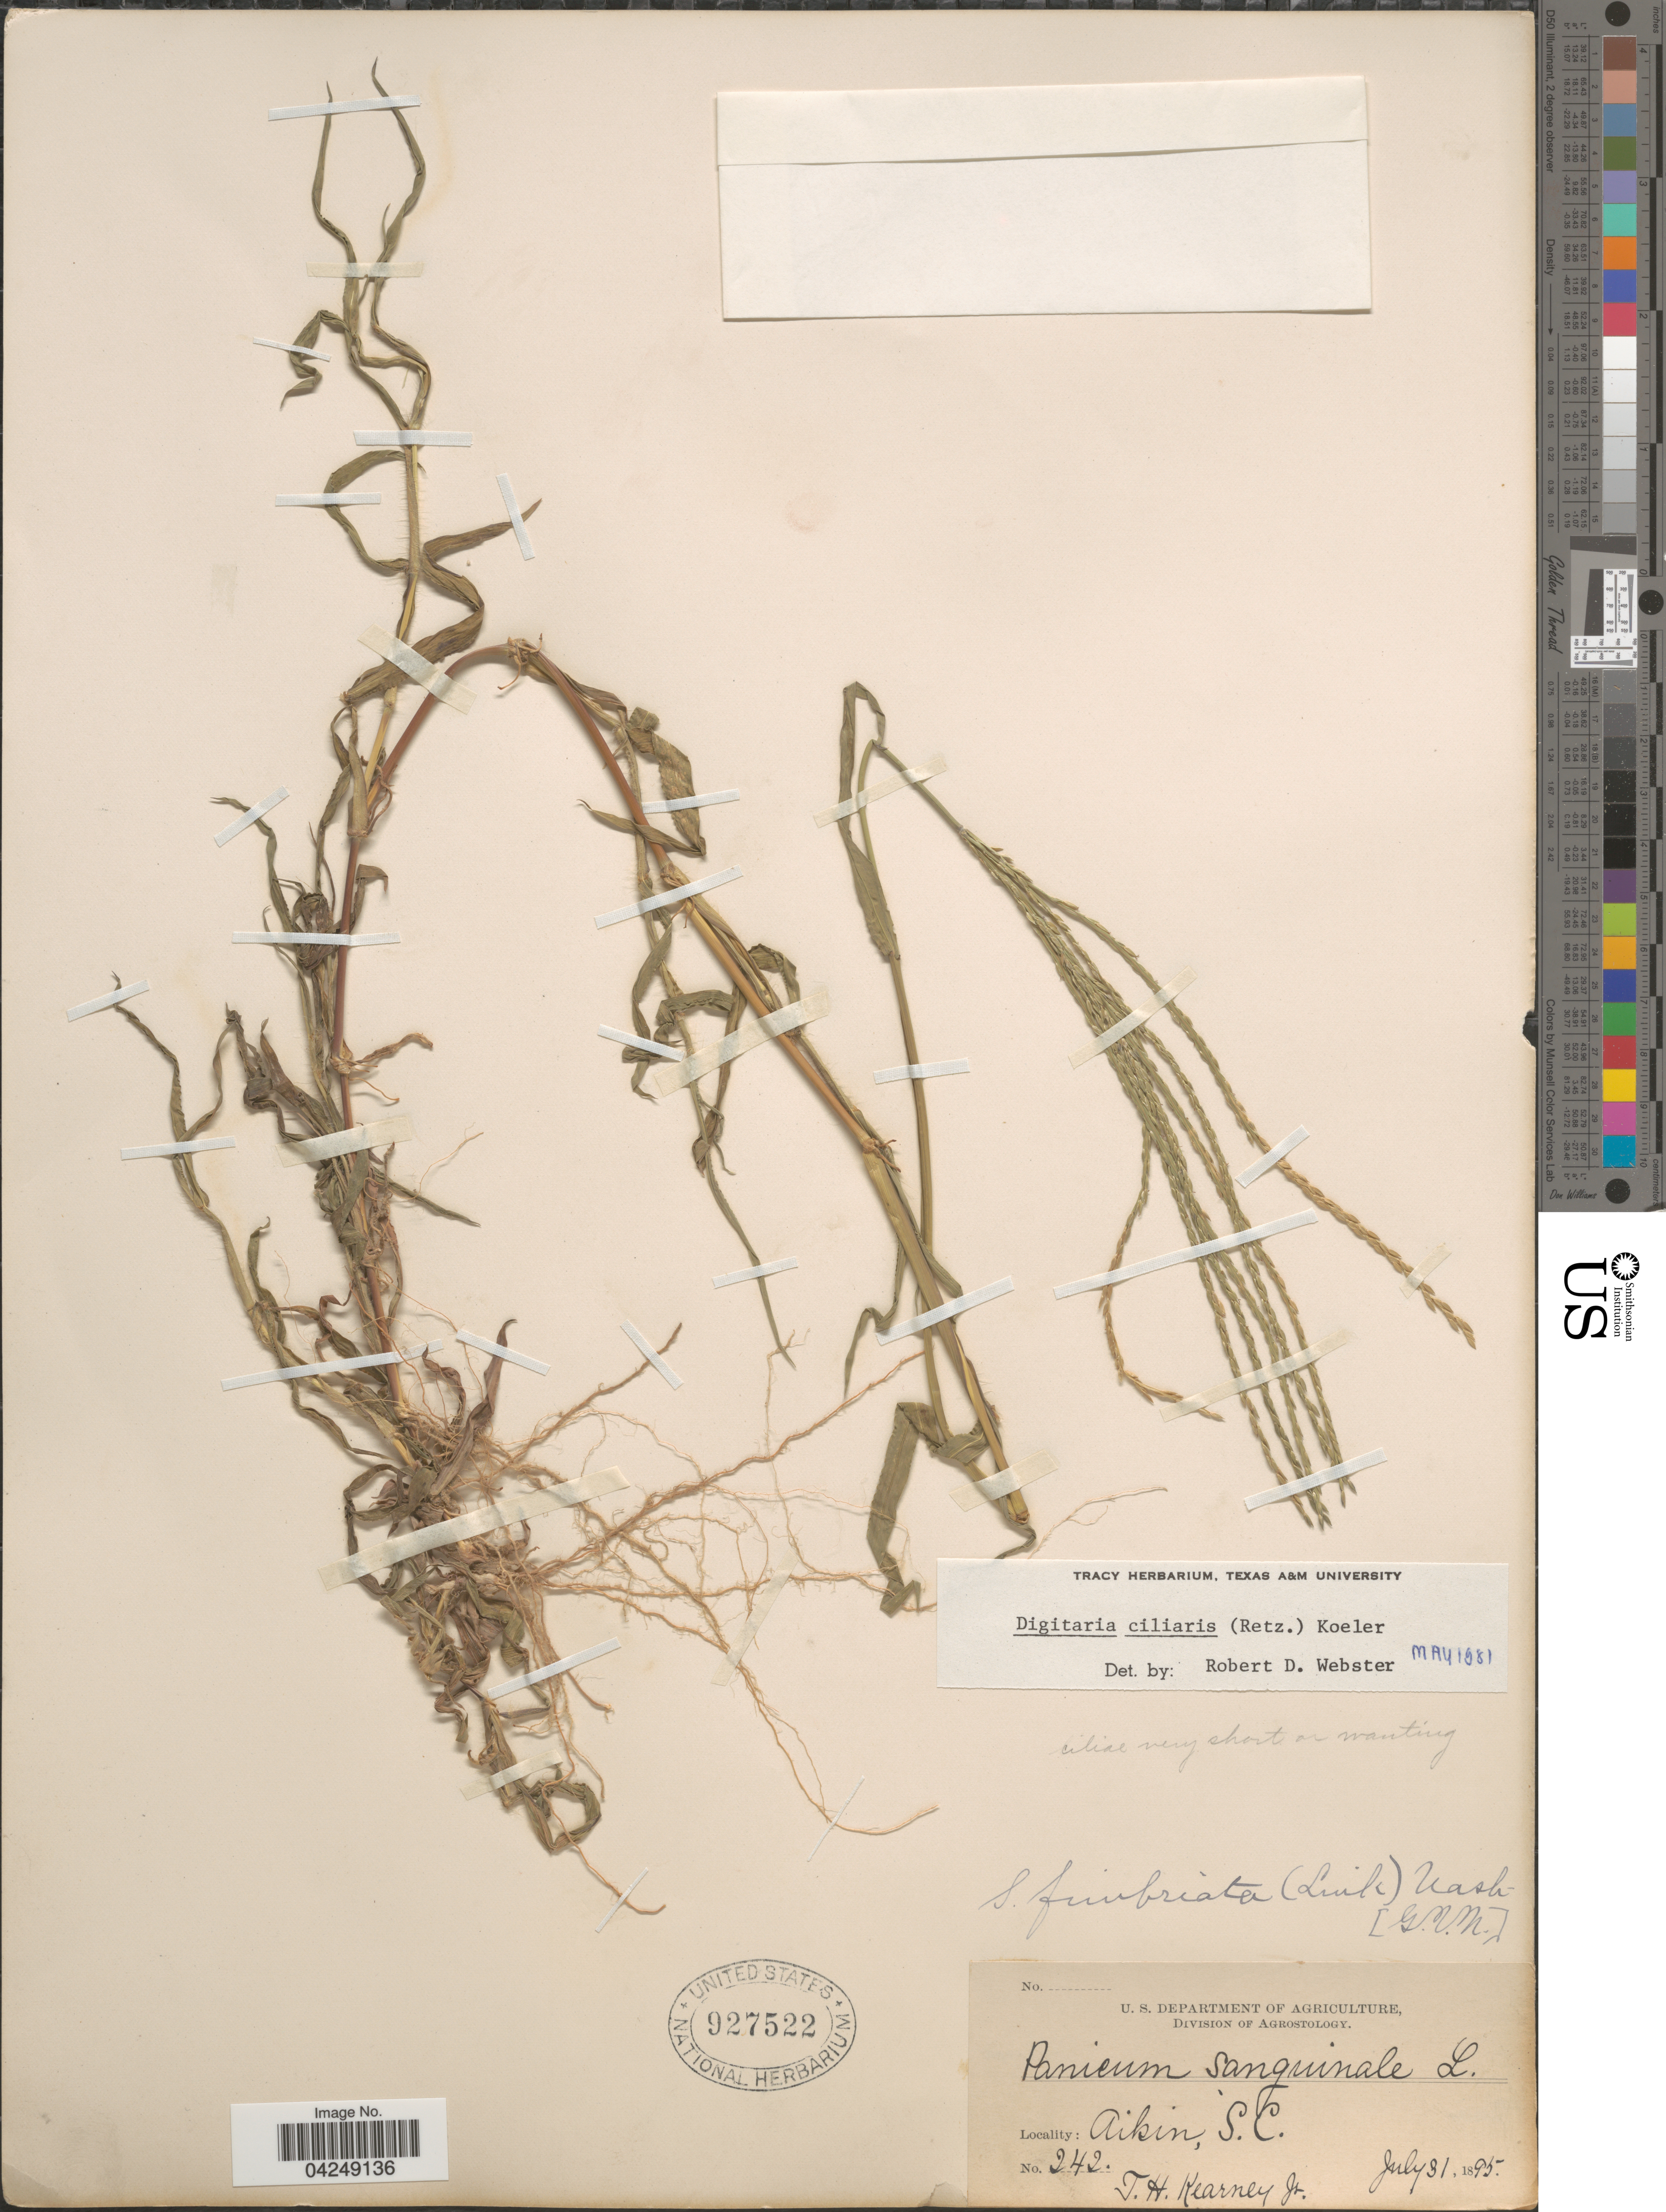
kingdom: Plantae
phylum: Tracheophyta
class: Liliopsida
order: Poales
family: Poaceae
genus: Digitaria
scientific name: Digitaria ciliaris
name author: (Retz.) Koeler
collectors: T. H. Kearney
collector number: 242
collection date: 1895-07-31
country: United States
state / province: South Carolina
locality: Aikin.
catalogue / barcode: US 927522